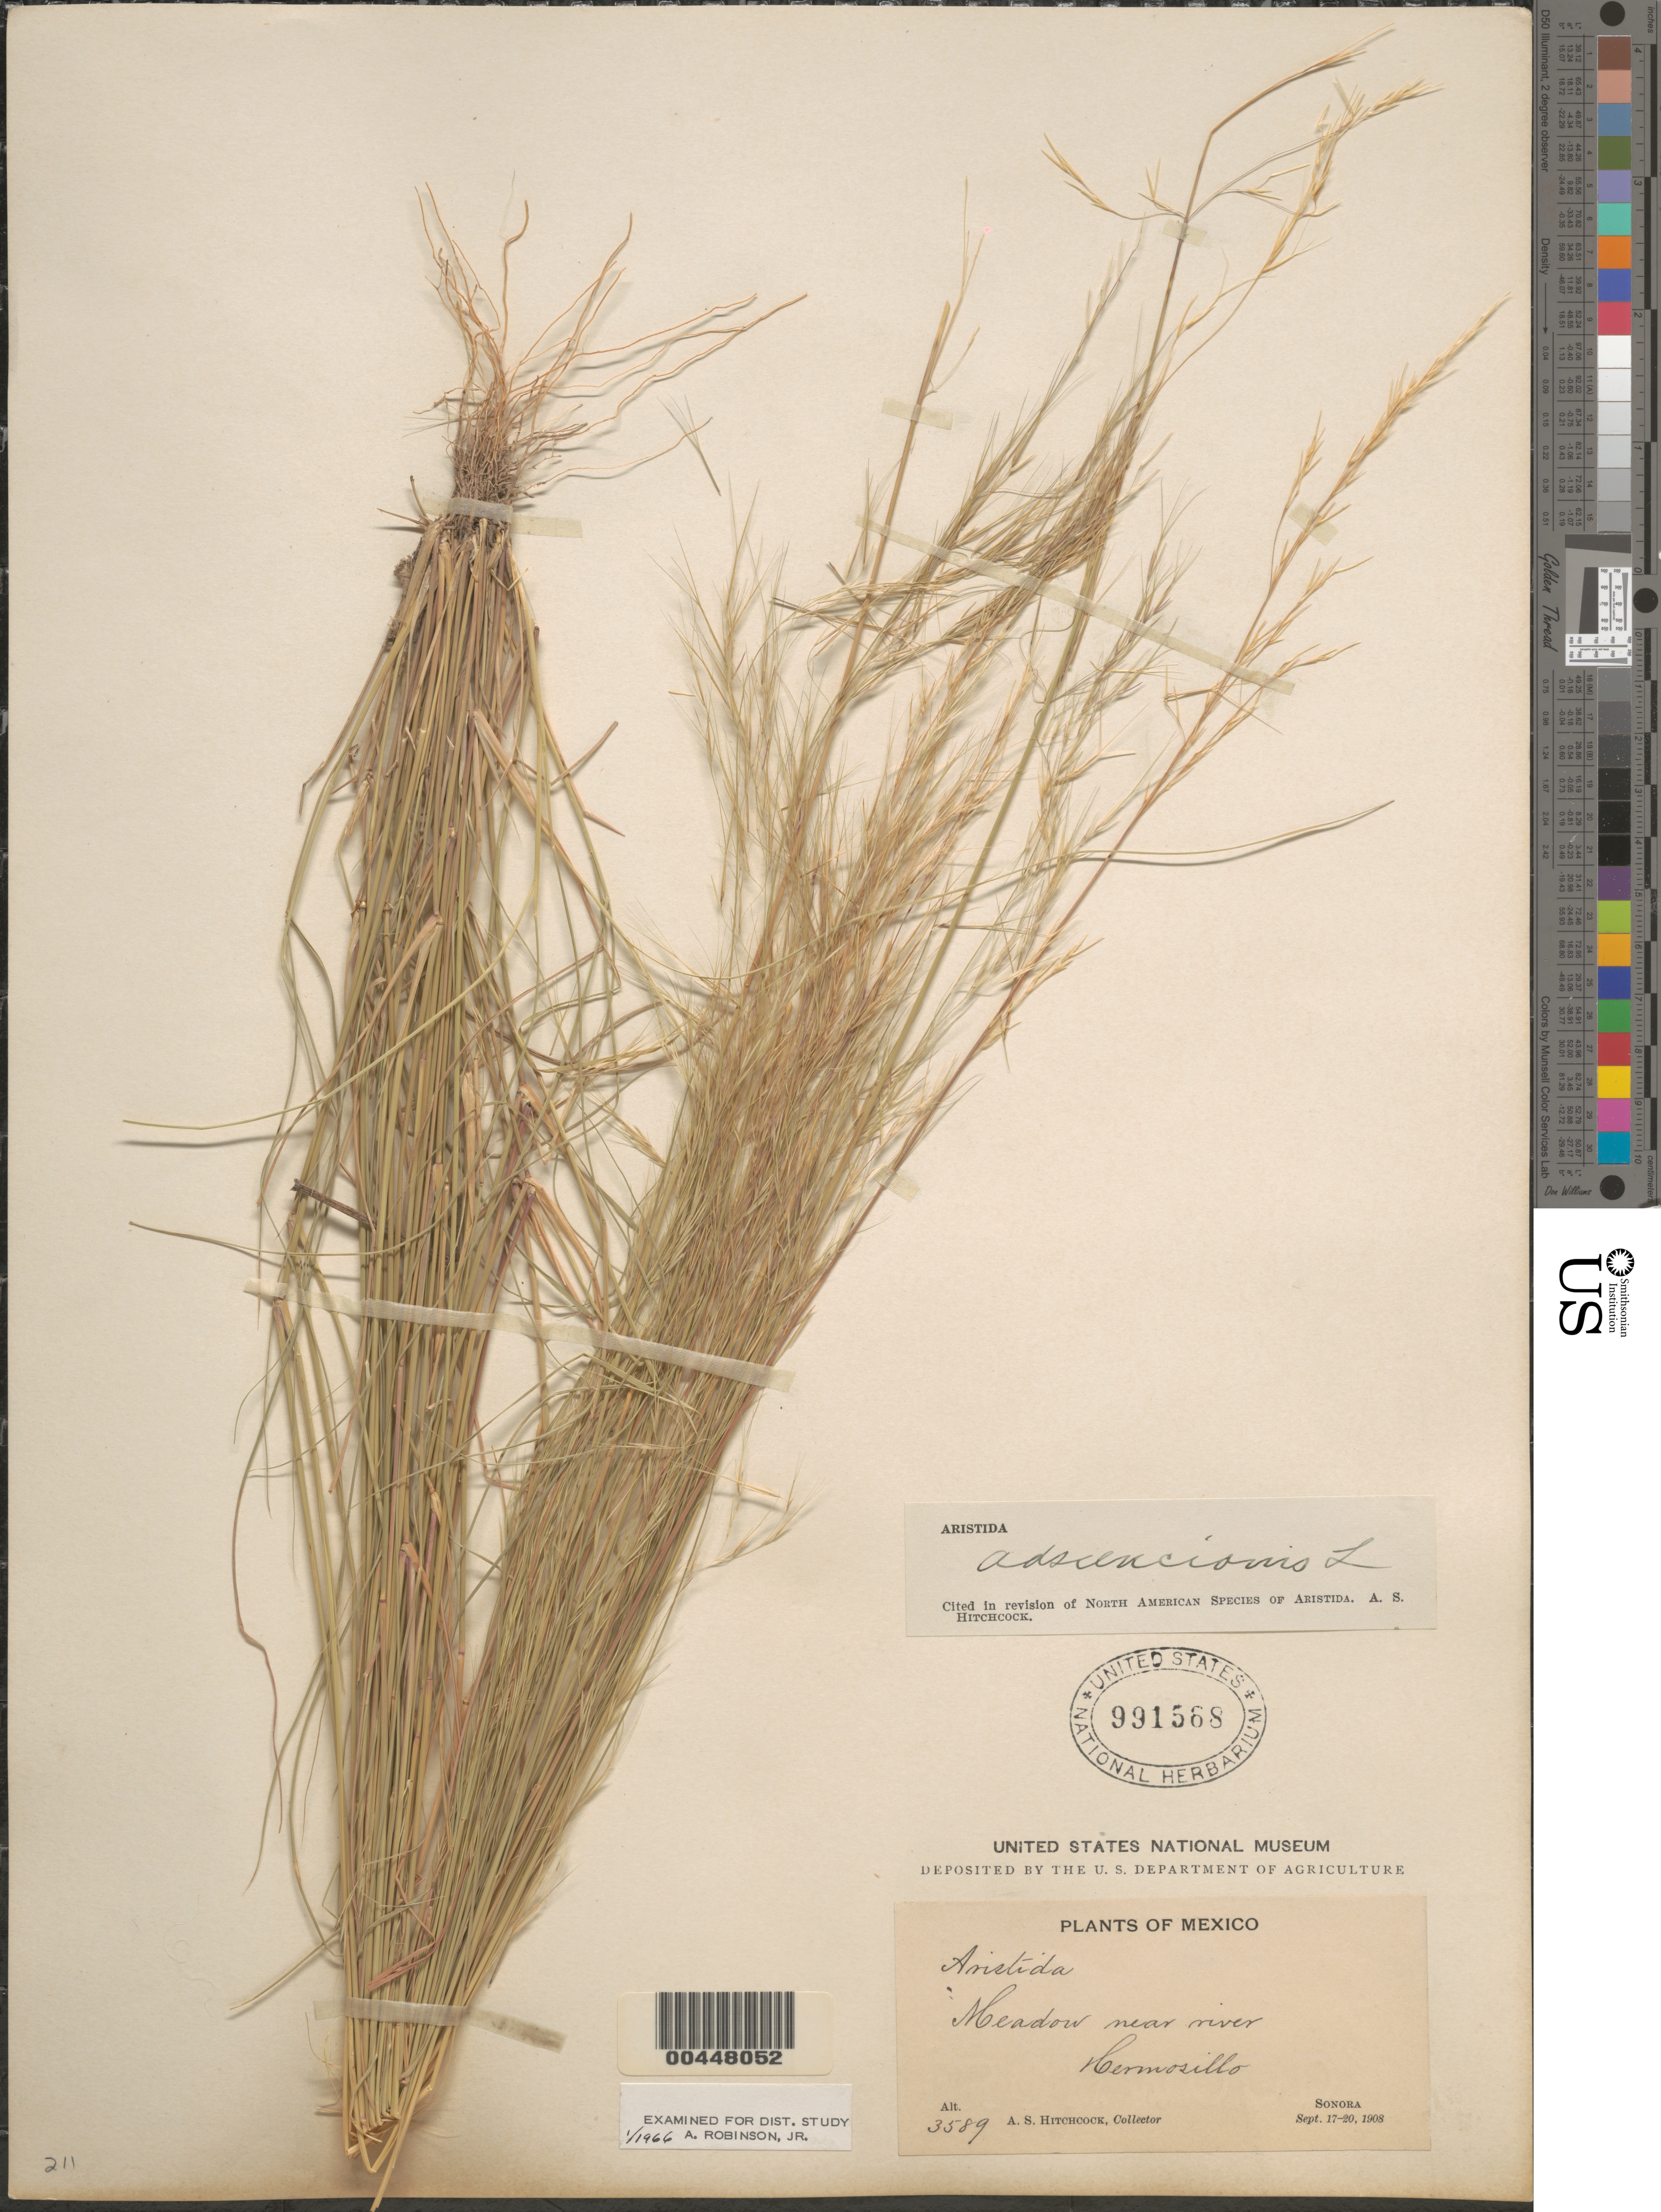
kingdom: Plantae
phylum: Tracheophyta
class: Liliopsida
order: Poales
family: Poaceae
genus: Aristida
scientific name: Aristida adscensionis var. adscensionis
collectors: A. S. Hitchcock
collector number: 3589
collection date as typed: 17 Sep 1908 to 20 Sep 1908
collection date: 1908-09-17/1908-09-20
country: Mexico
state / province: Sonora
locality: Hermosillo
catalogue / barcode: US 991568